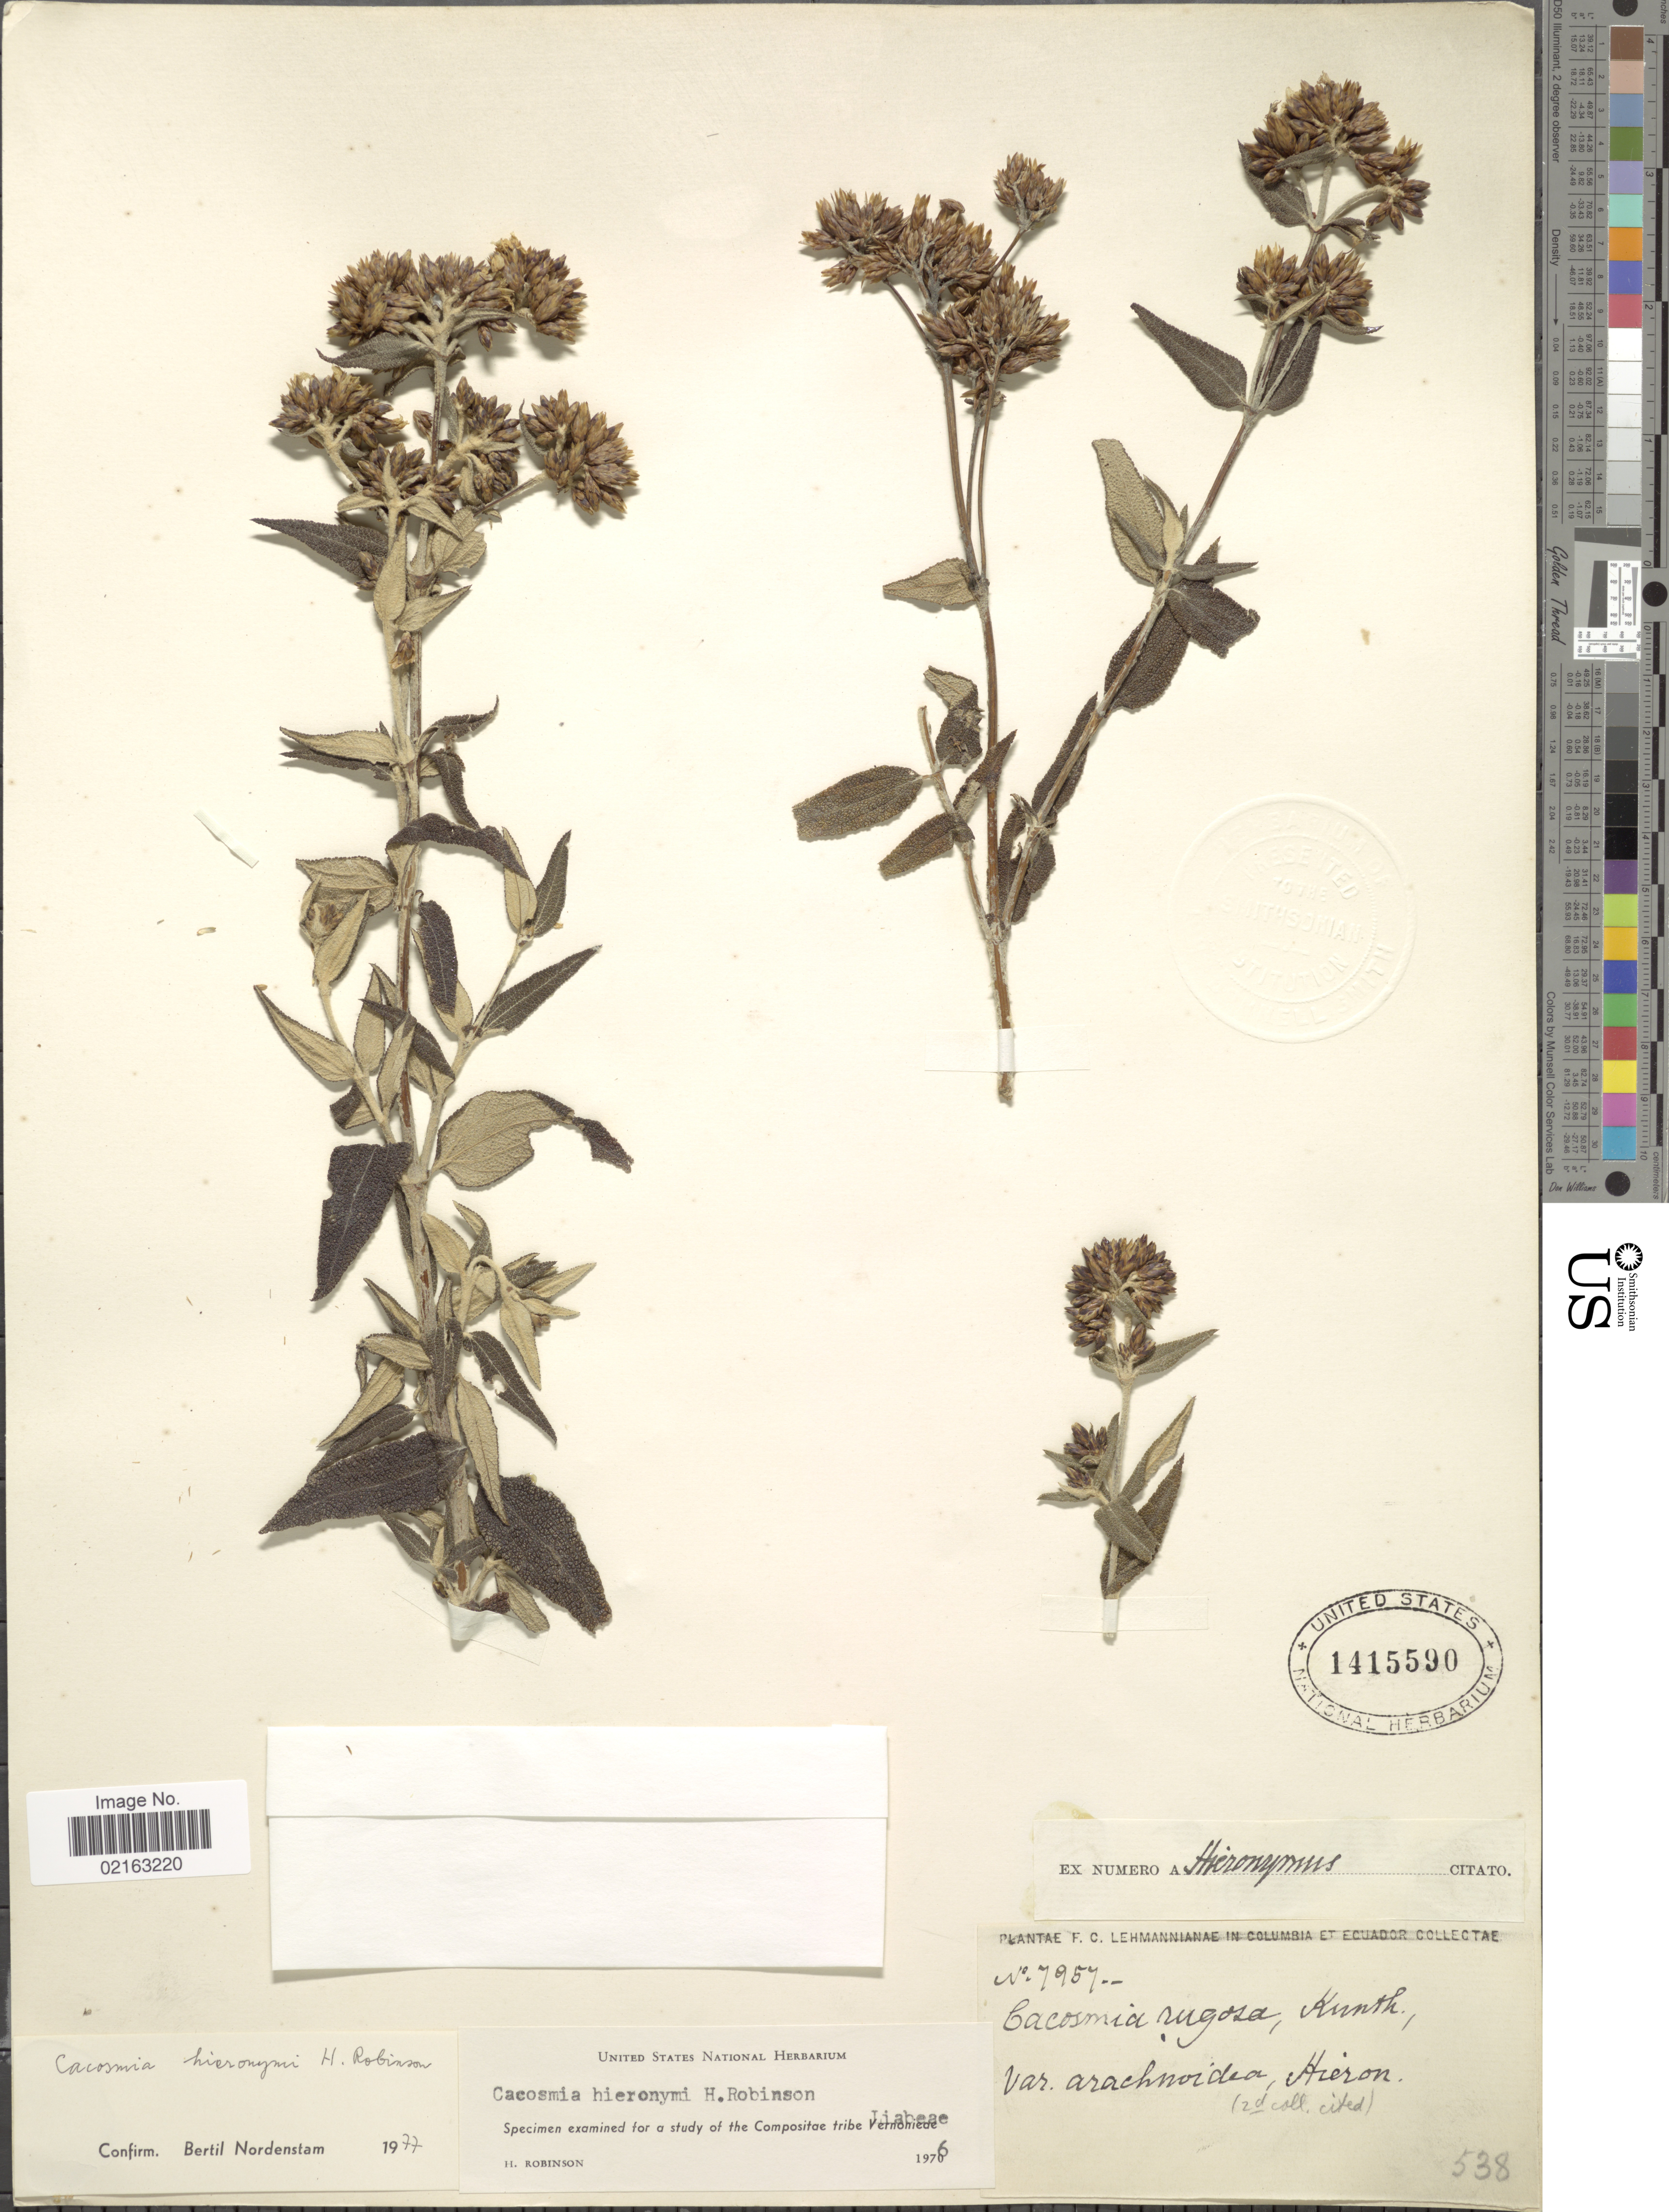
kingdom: Plantae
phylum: Tracheophyta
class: Magnoliopsida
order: Asterales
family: Asteraceae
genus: Cacosmia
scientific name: Cacosmia hieronymi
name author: H. Rob.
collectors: F. C. Lehmann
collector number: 7957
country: Ecuador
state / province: Azuay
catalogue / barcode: US 1415590